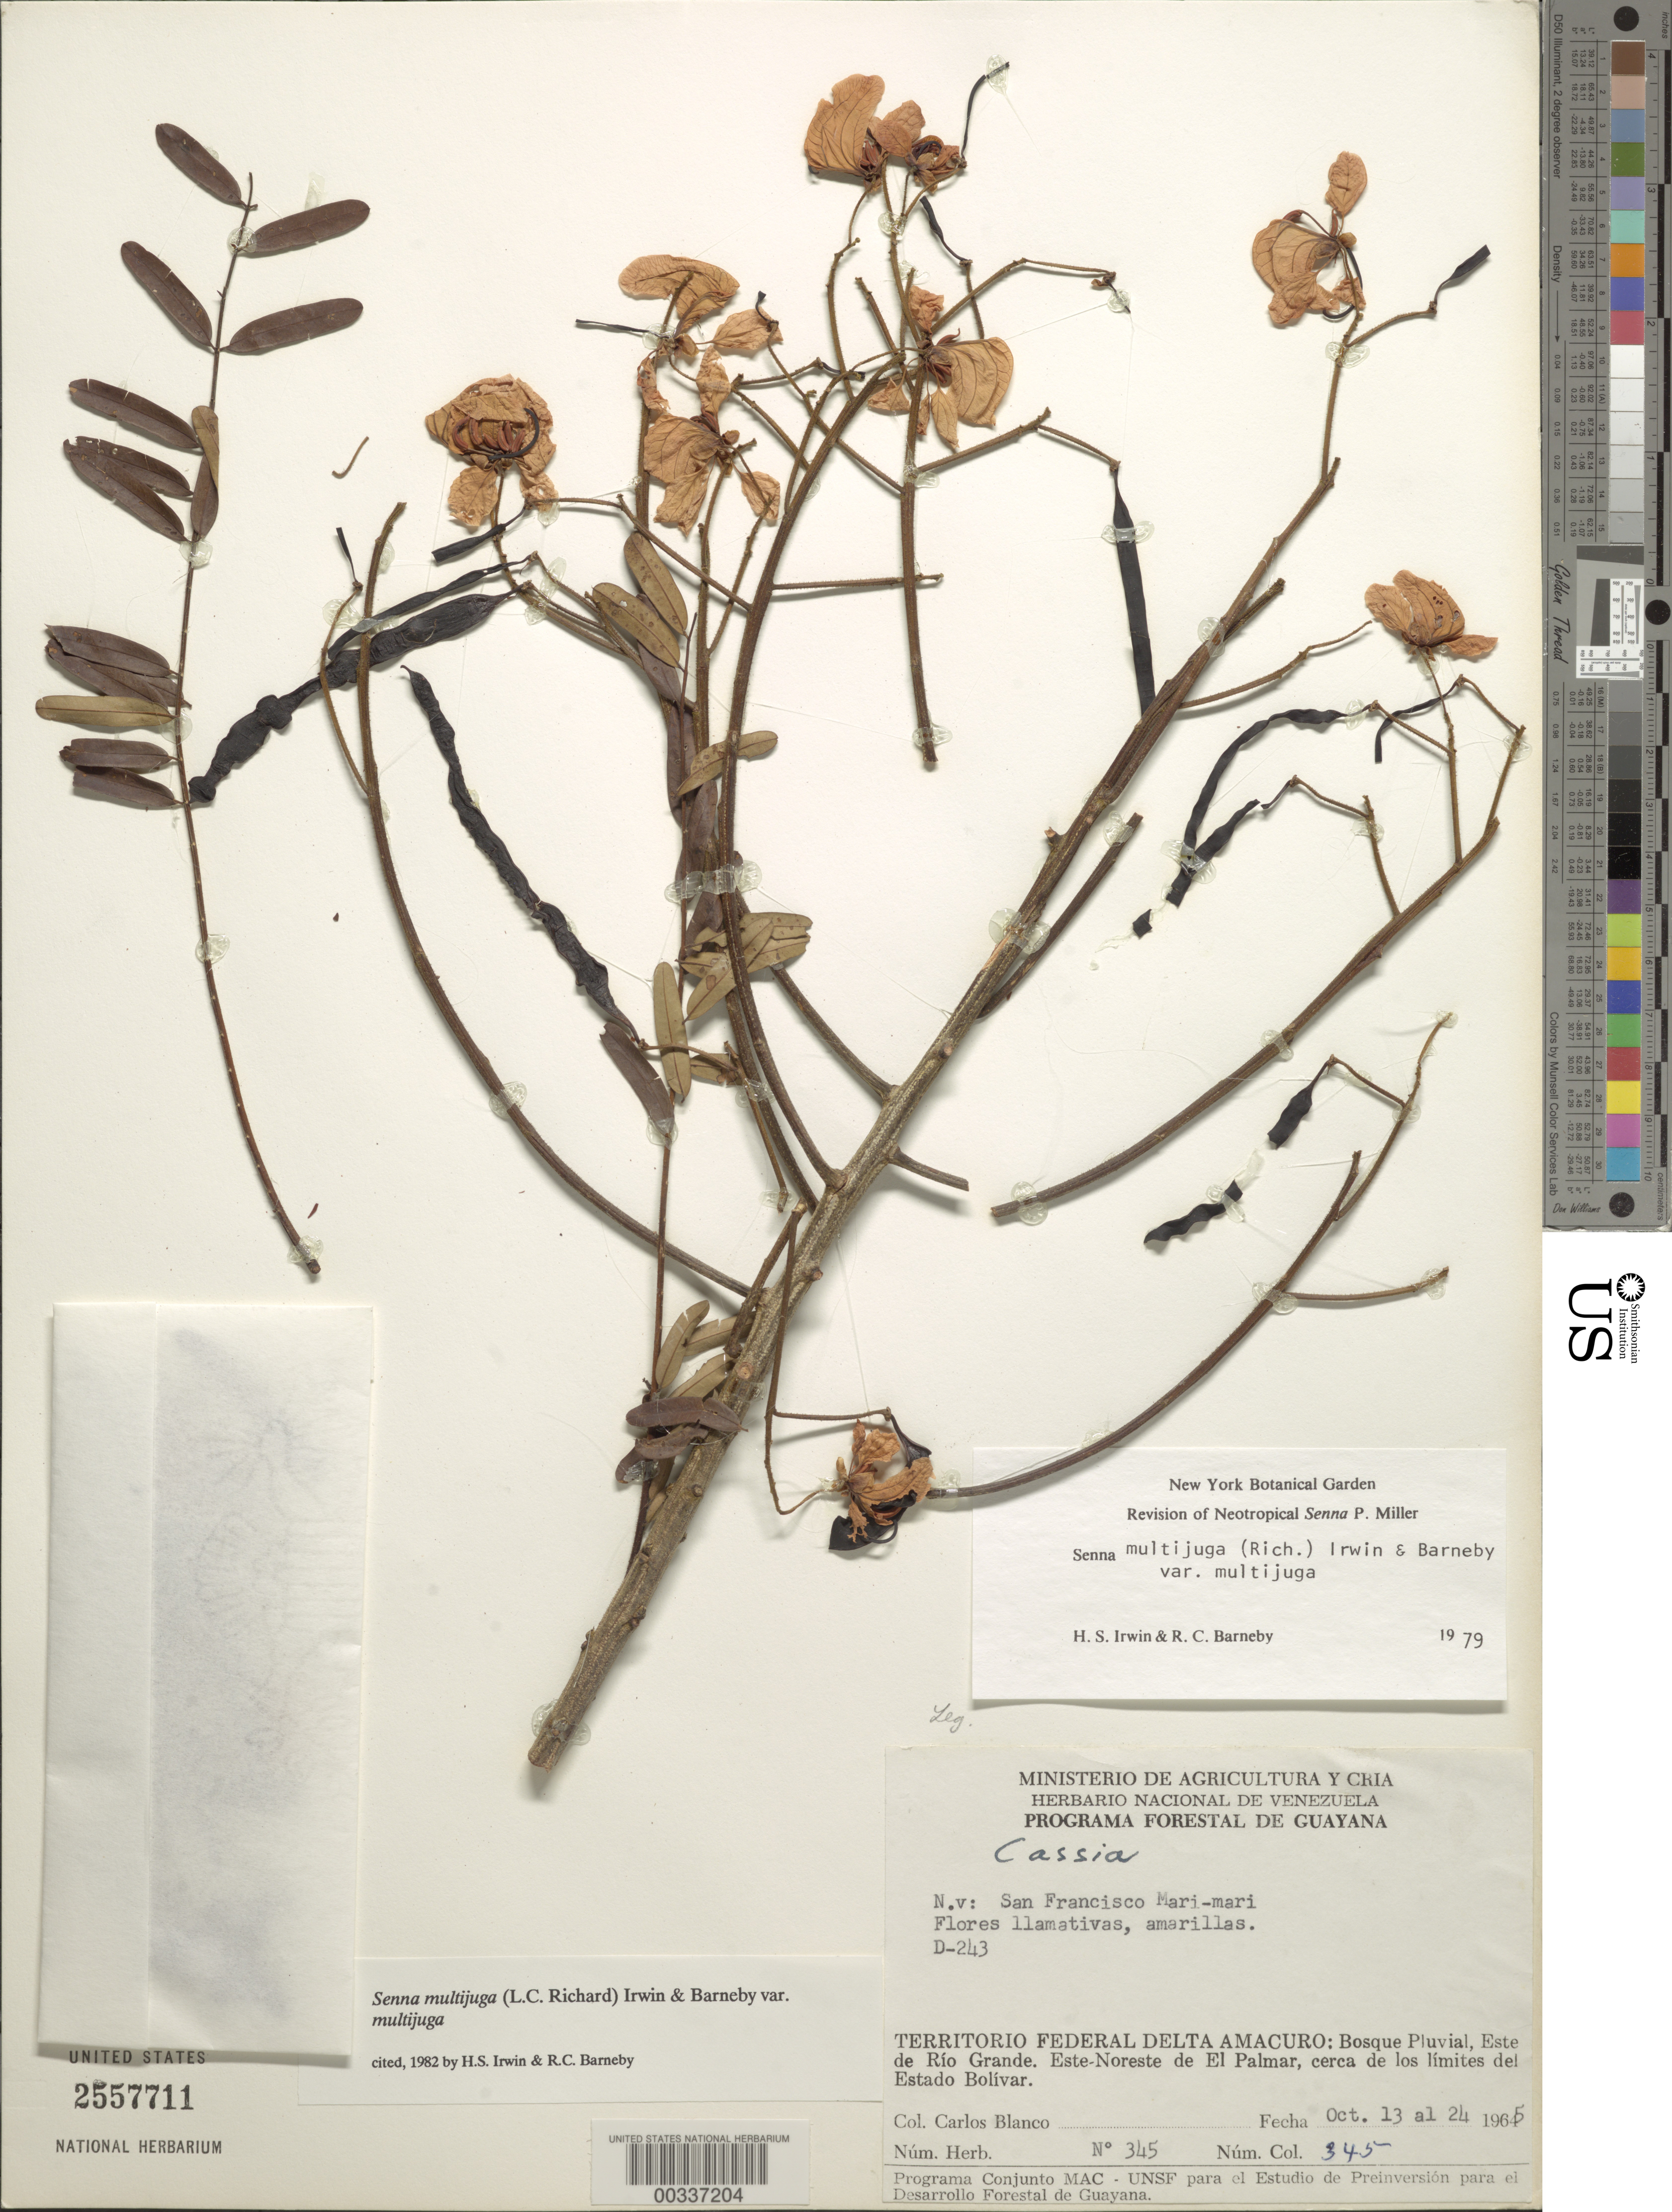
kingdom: Plantae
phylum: Tracheophyta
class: Magnoliopsida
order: Fabales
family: Fabaceae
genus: Senna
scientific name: Senna multijuga var. multijuga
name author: (Rich.) H.S. Irwin & Barneby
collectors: C. A. Blanco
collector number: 345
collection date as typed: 13 Oct 1965 to 24 Oct 1965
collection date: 1965-10-13/1965-10-24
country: Venezuela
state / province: Delta Amacuro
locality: E of rio grande; ene of el palmar, near the border of the state of bolivar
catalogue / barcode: US 2557711